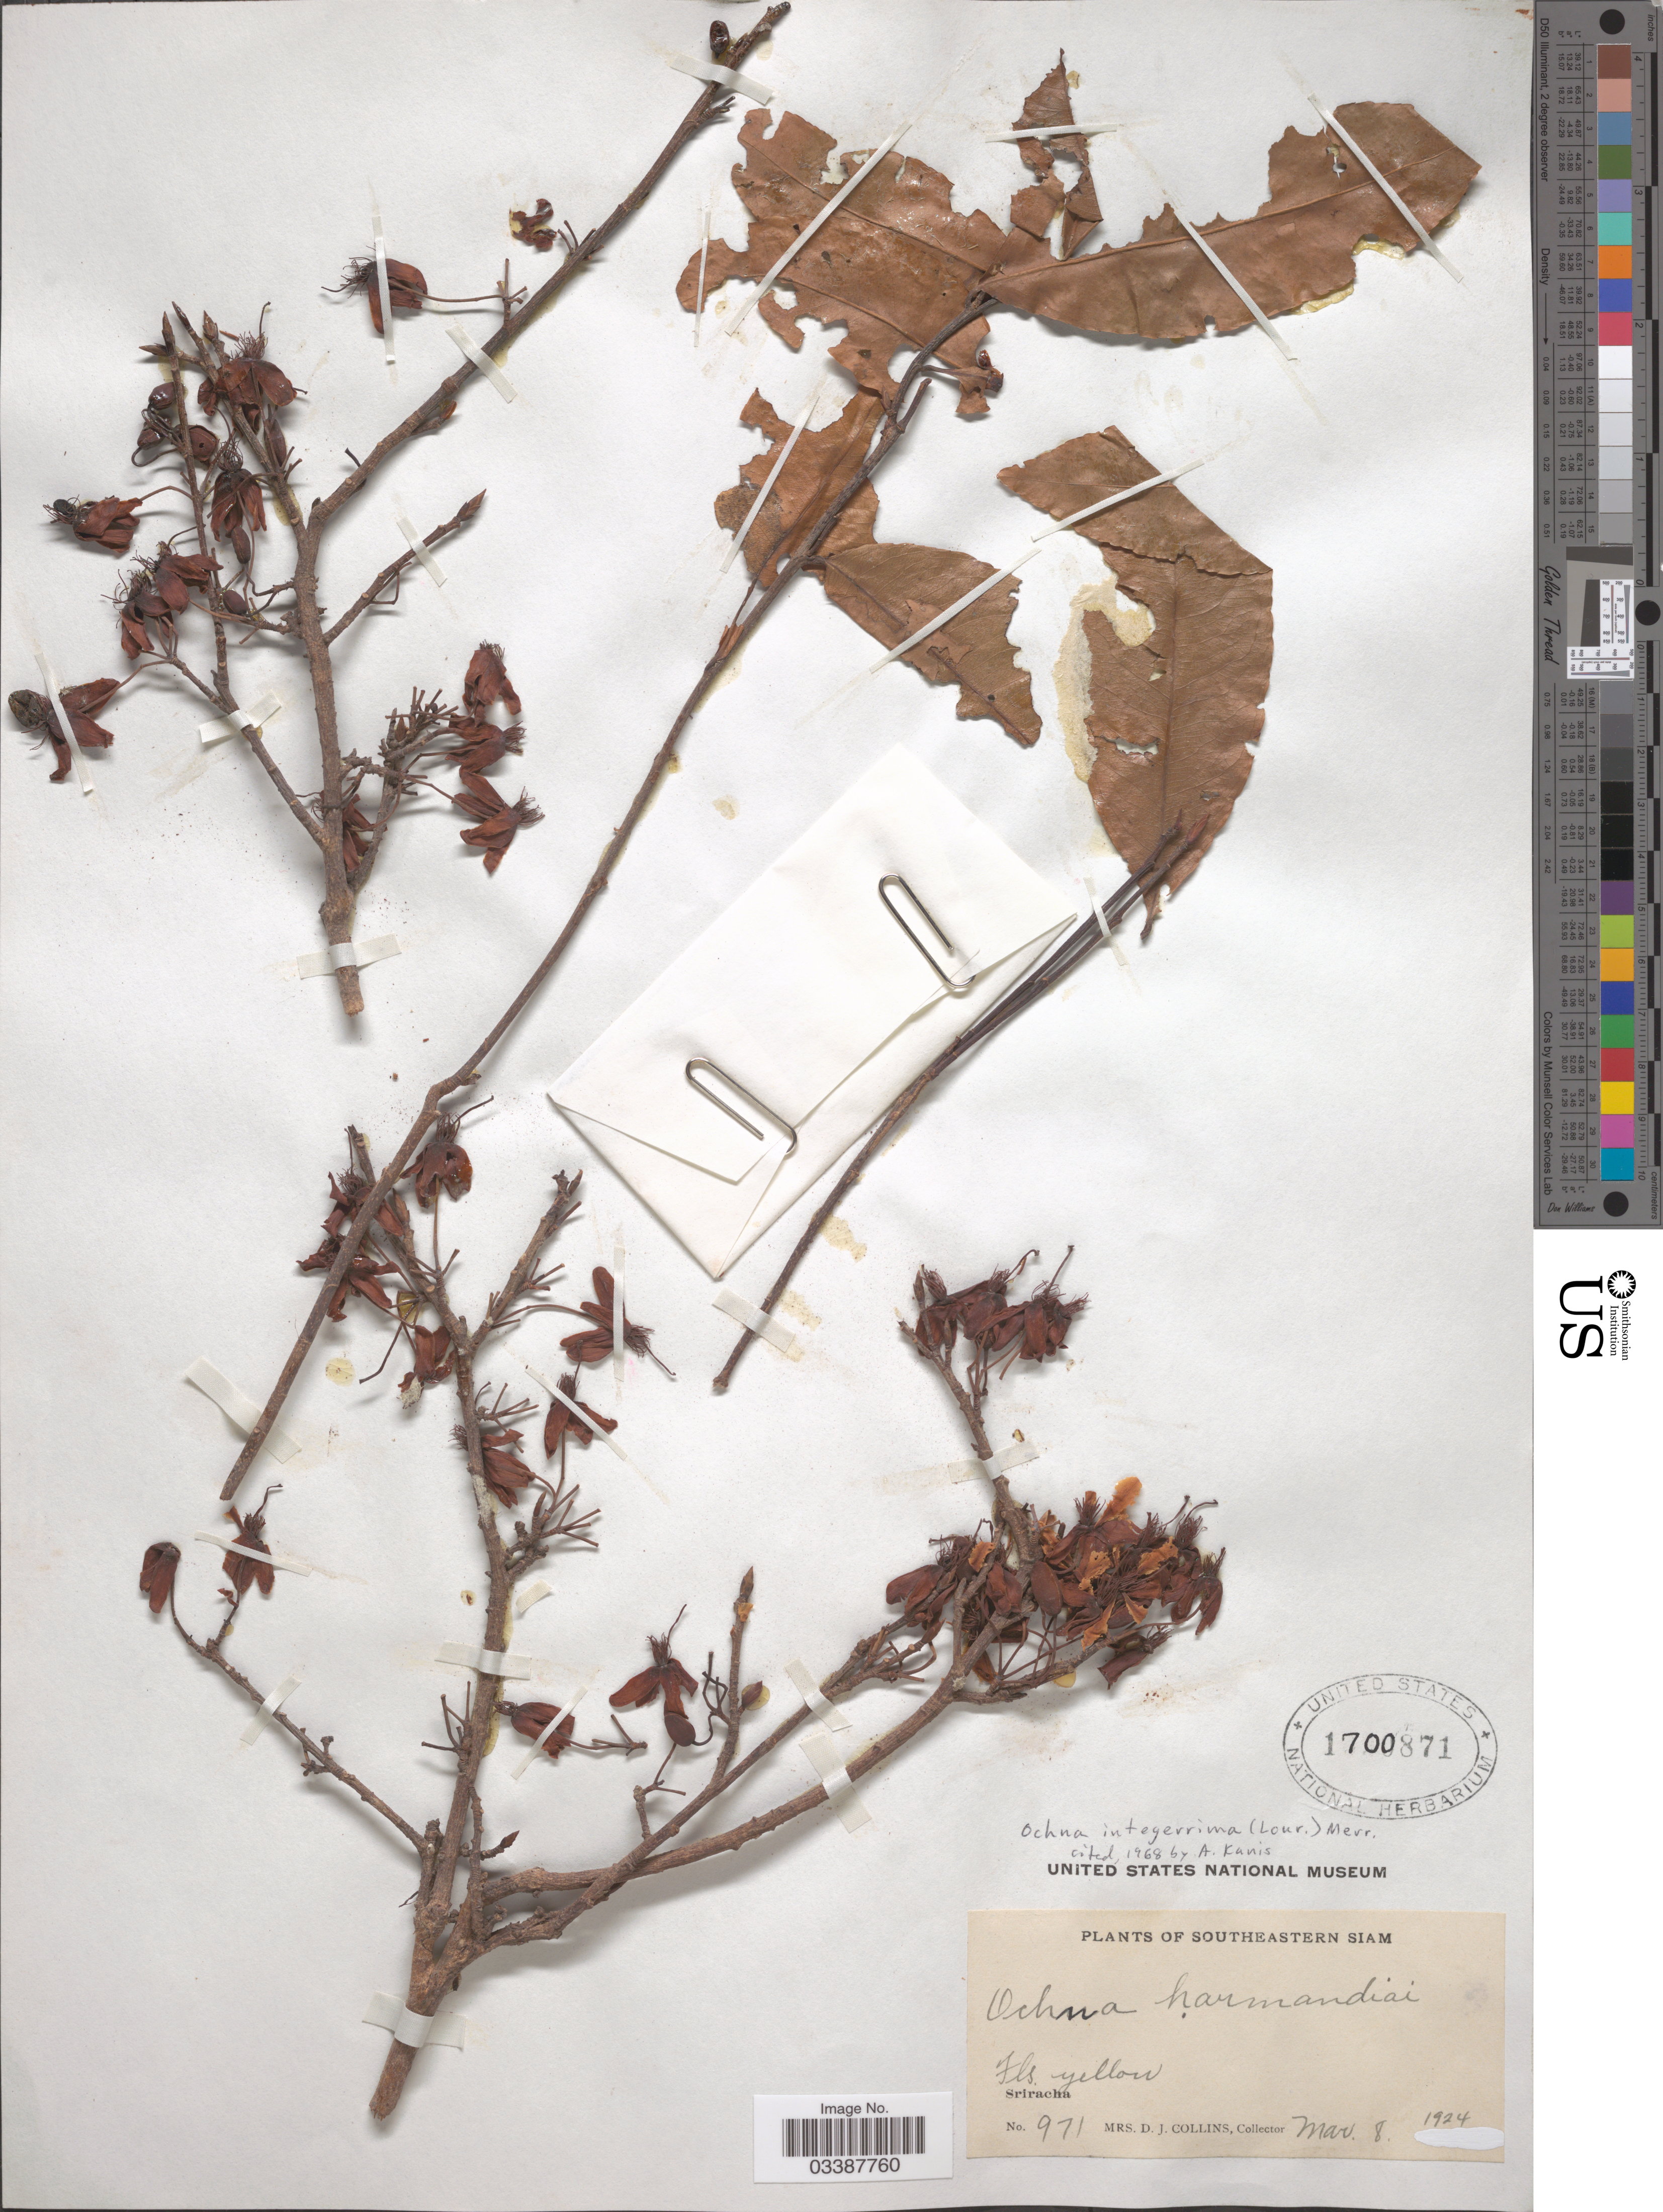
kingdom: Plantae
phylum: Tracheophyta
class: Magnoliopsida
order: Malpighiales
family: Ochnaceae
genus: Ochna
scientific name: Ochna integerrima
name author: Merr.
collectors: Mrs. D. J. Collins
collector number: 971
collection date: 1924-03-08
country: Thailand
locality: Southeastern Siam. Sriracha.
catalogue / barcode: US 1700871